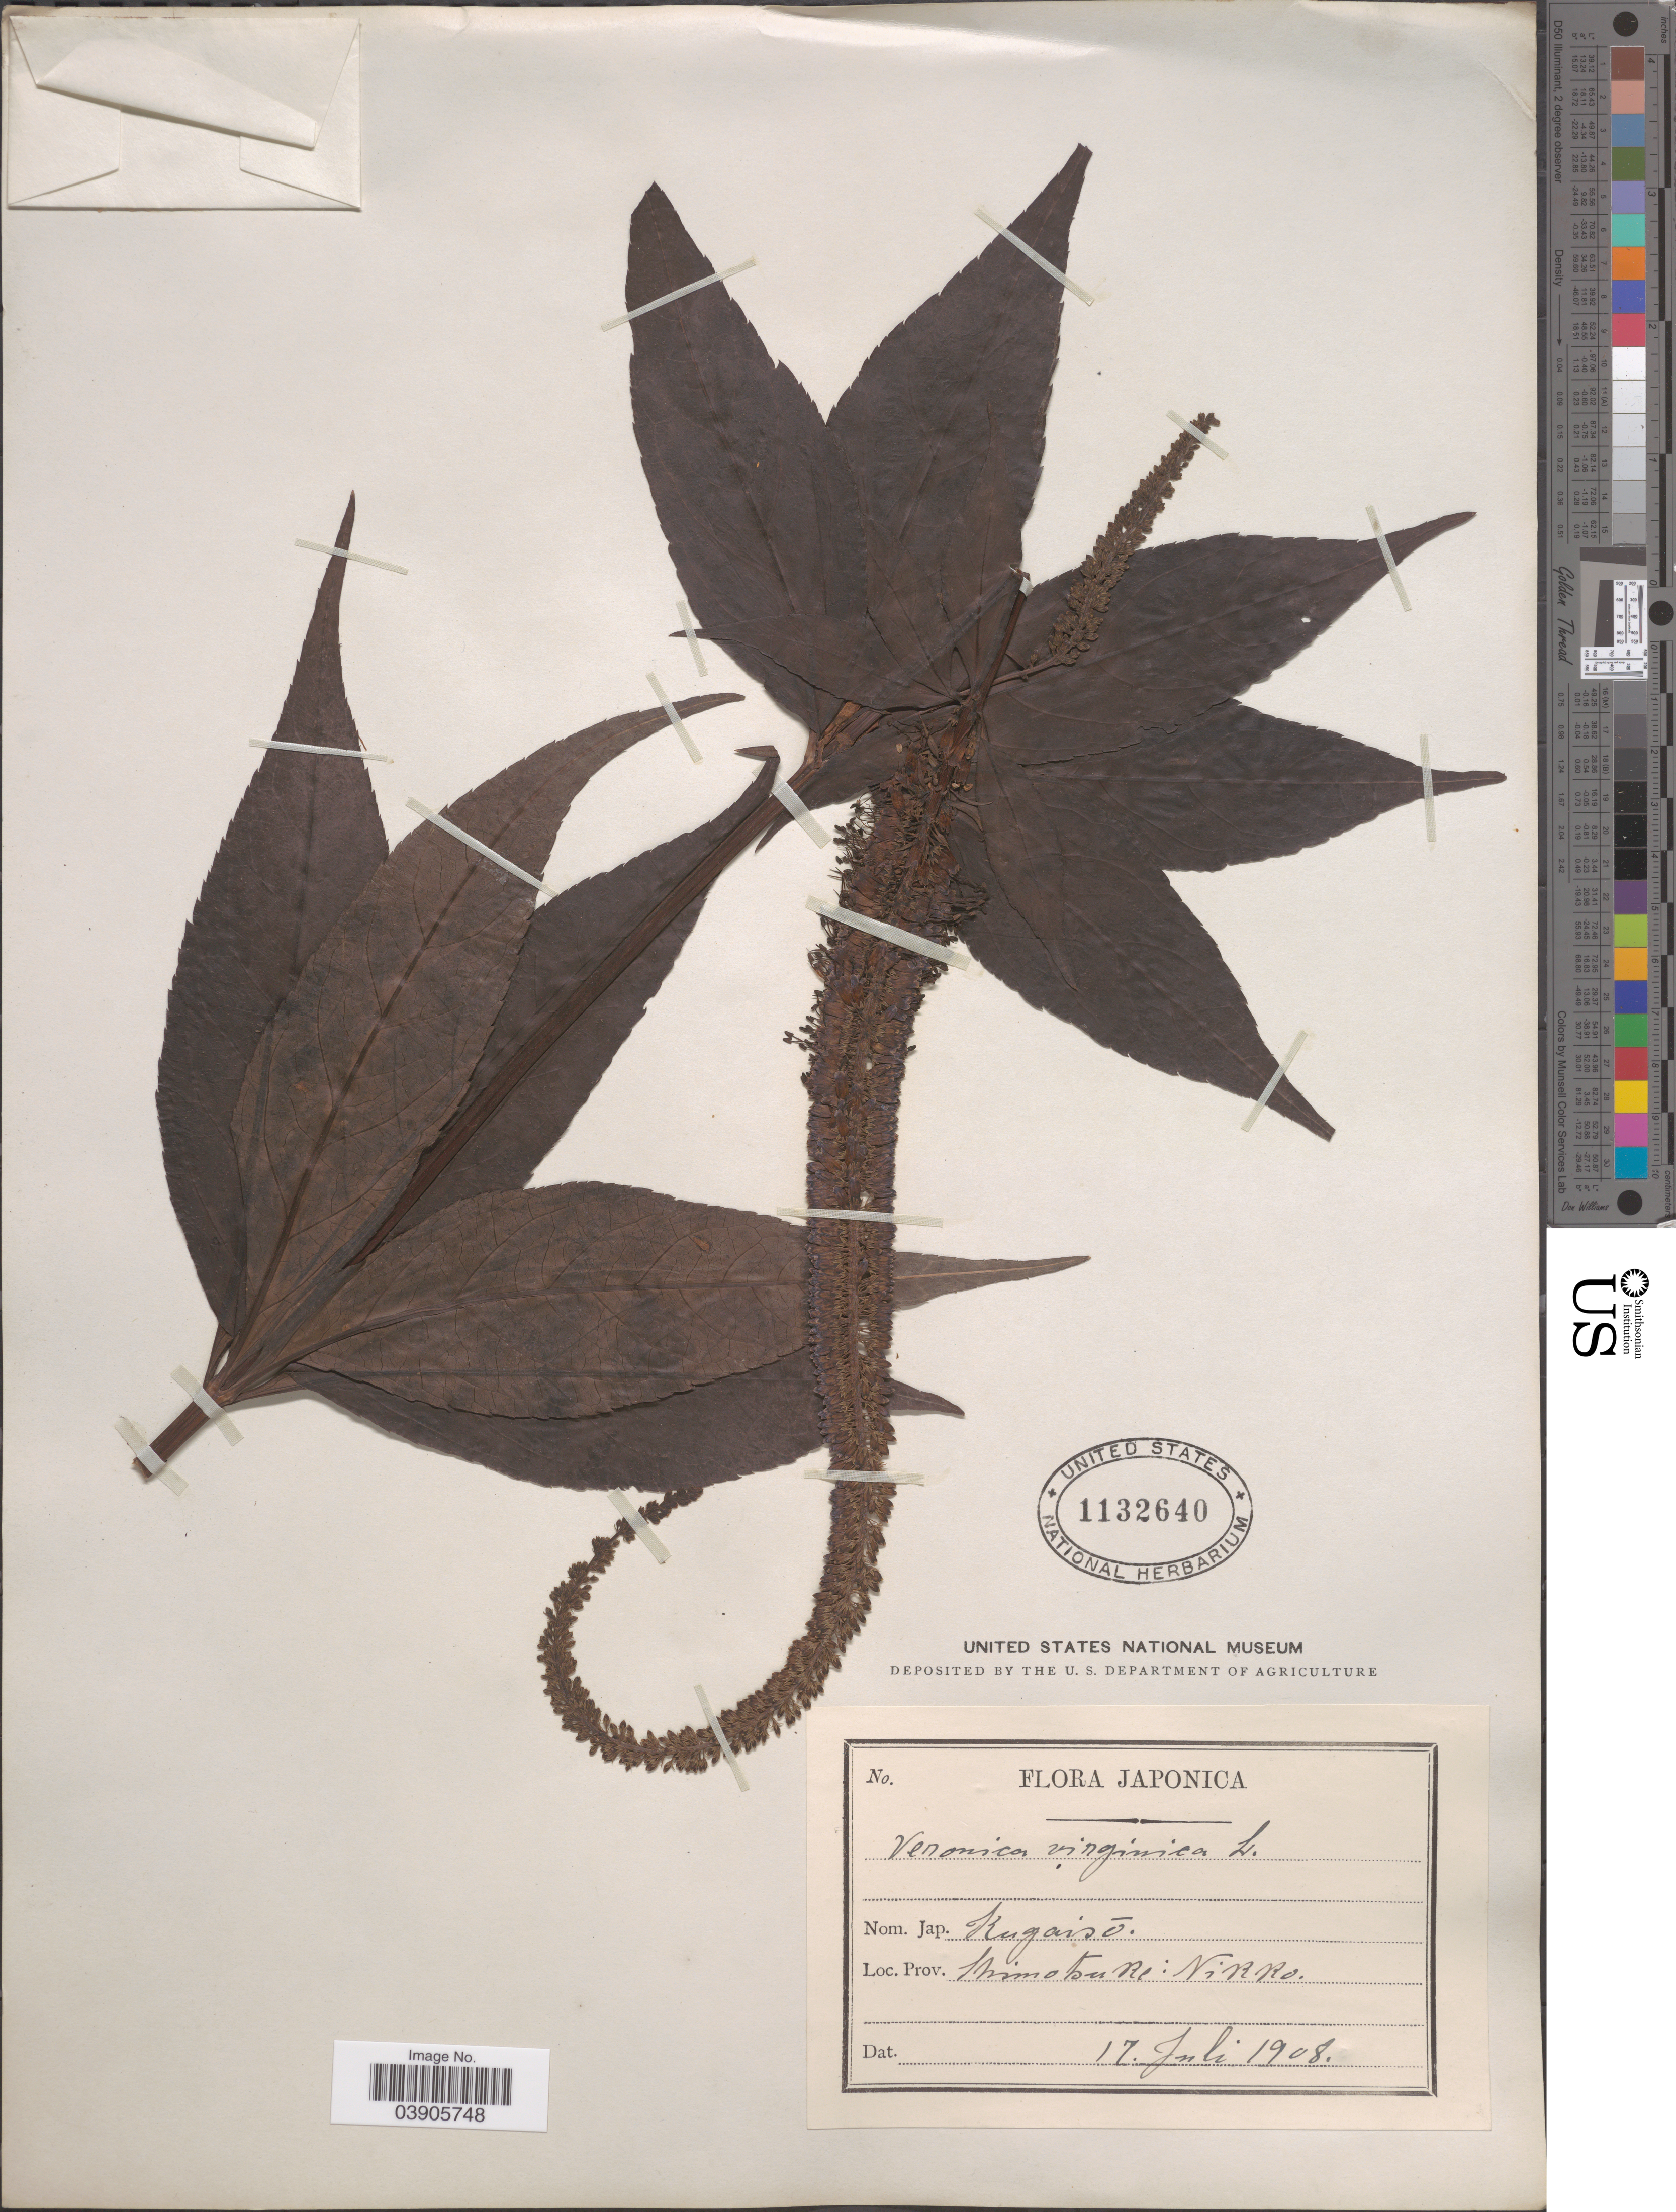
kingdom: Plantae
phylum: Tracheophyta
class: Magnoliopsida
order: Lamiales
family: Plantaginaceae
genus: Veronicastrum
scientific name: Veronicastrum sibiricum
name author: (L.) Pennell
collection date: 1908-07-17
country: Japan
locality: Shitmotsuke: Nikko.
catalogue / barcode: US 1132640